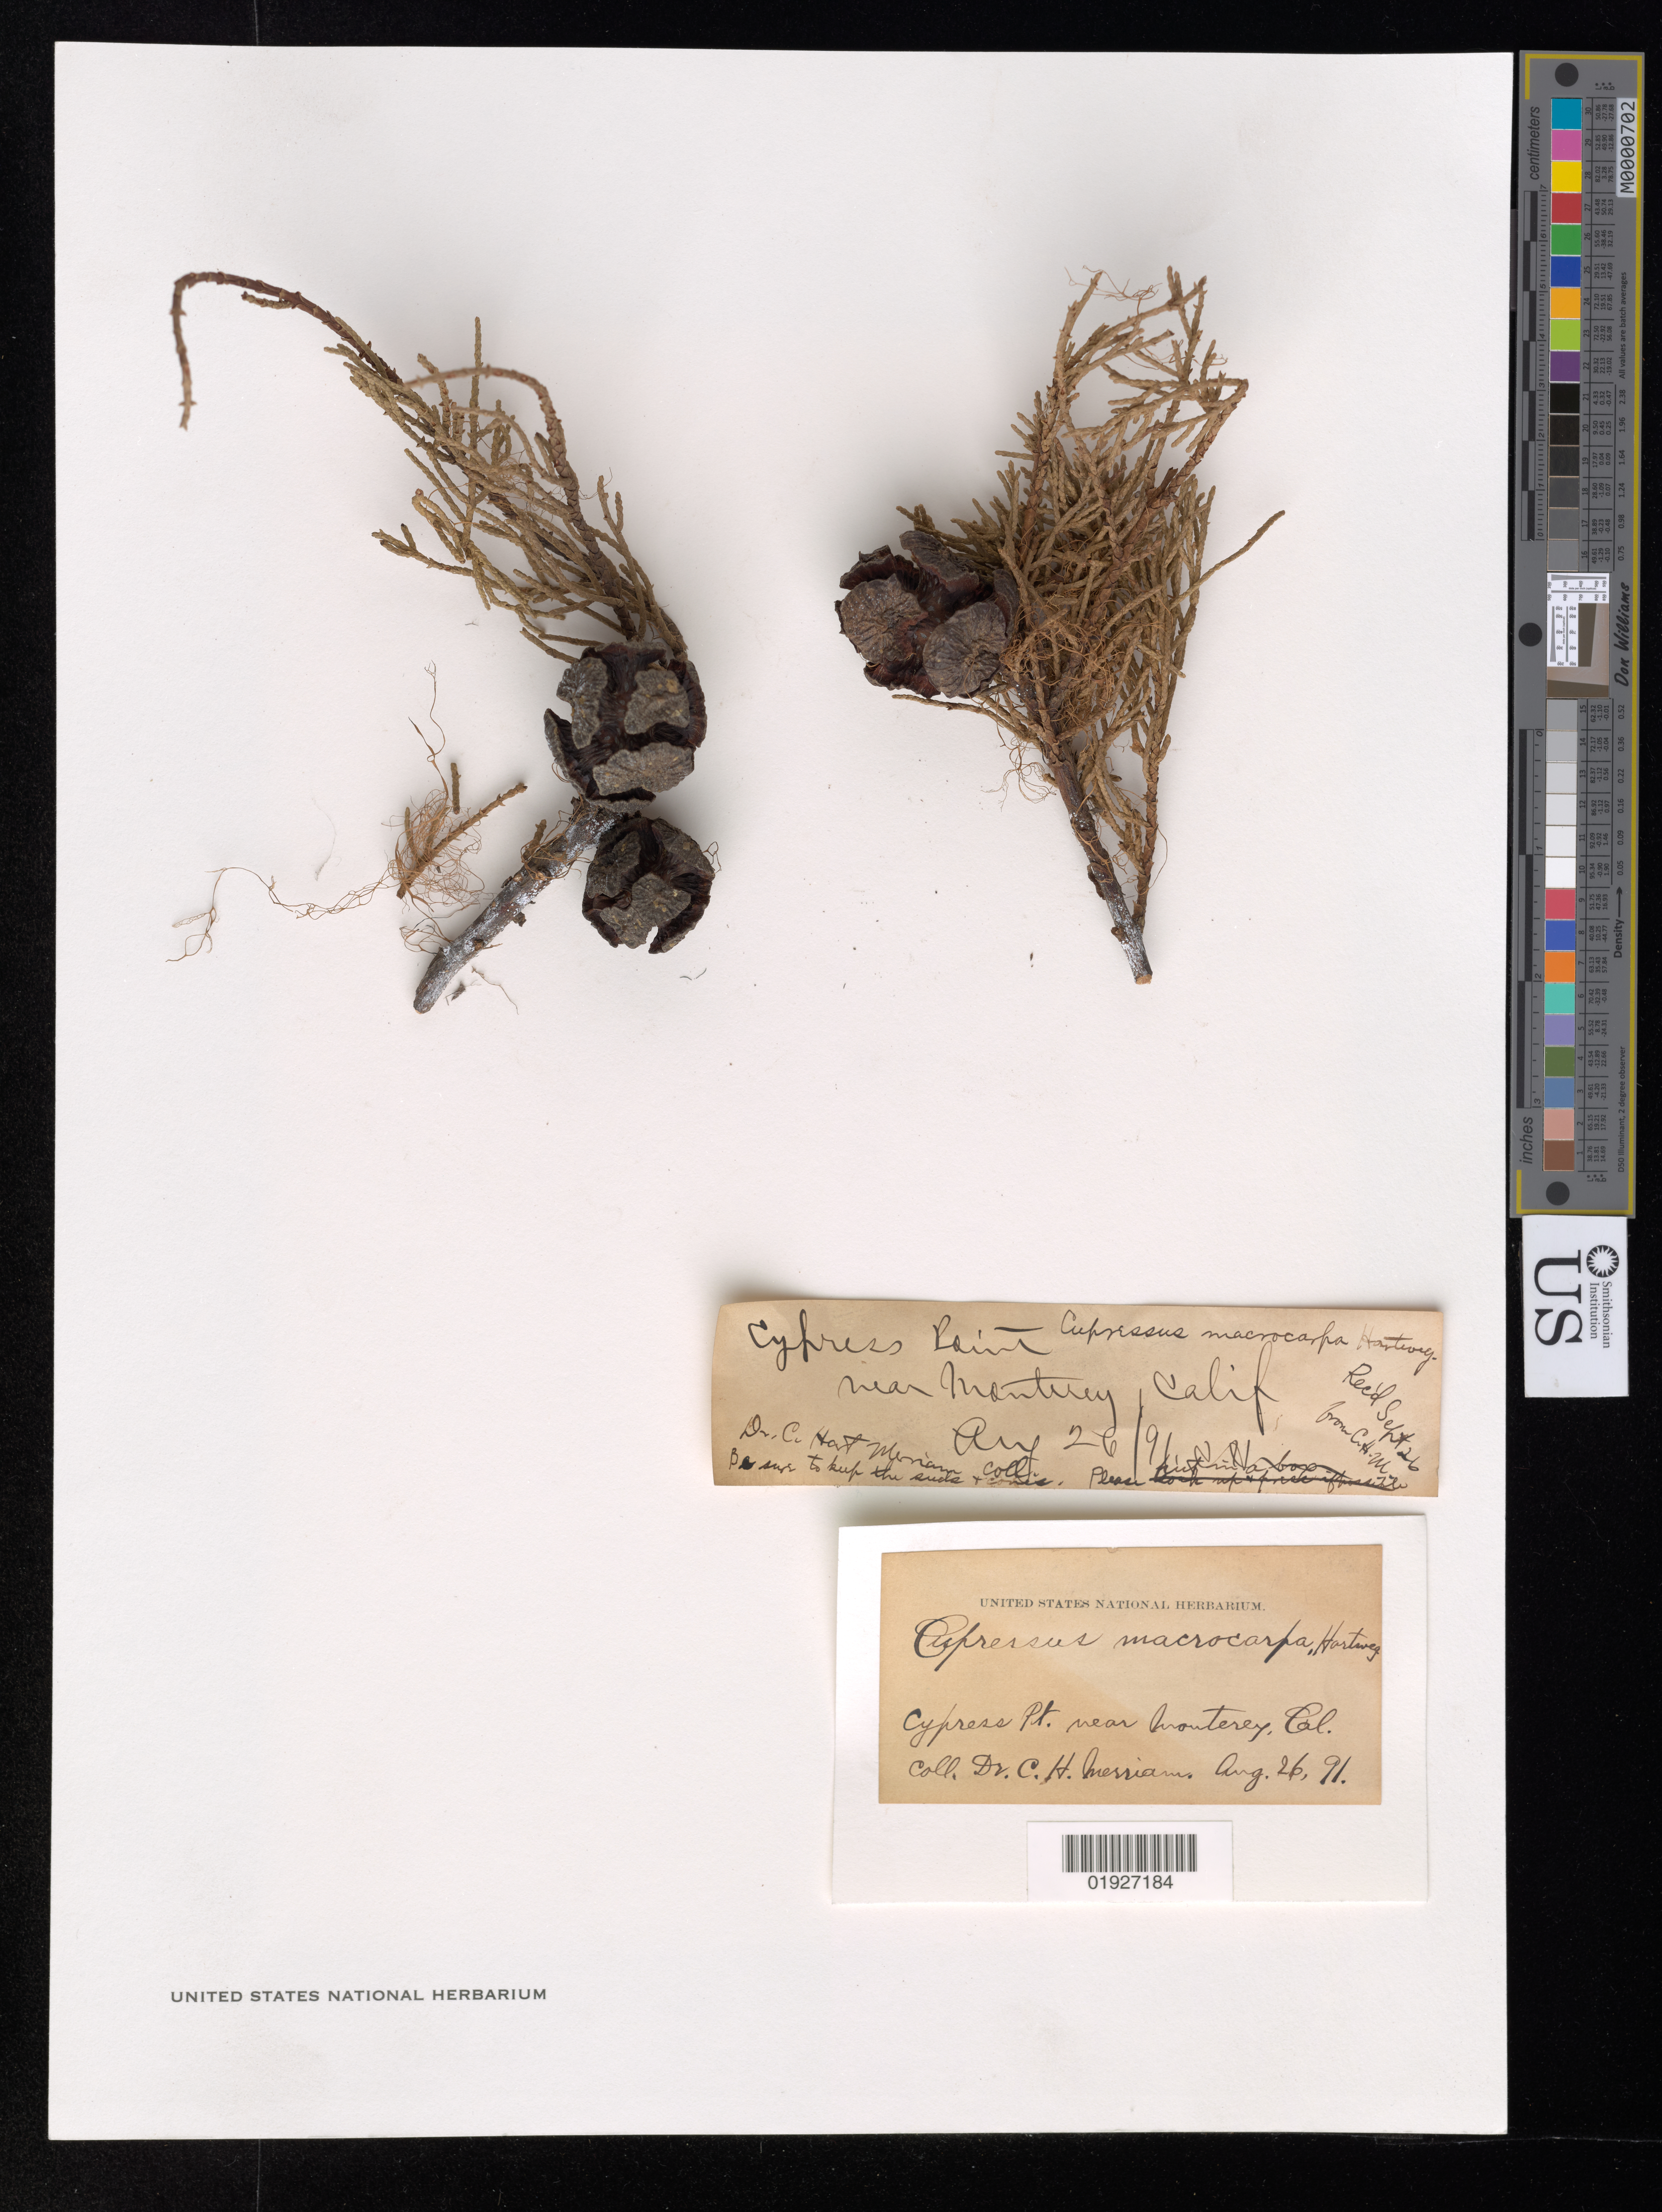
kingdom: Plantae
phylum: Tracheophyta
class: Pinopsida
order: Pinales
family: Cupressaceae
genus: Hesperocyparis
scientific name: Hesperocyparis macrocarpa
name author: (Hartw. ex Gordon) Bartel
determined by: (US) Smithsonian Institution - National Museum of Natural History - Department of Botany (UNITED STATES)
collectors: C. Merriam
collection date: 1891-08-26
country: United States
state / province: California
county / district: Monterey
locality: Cypress Pt. near Monterey